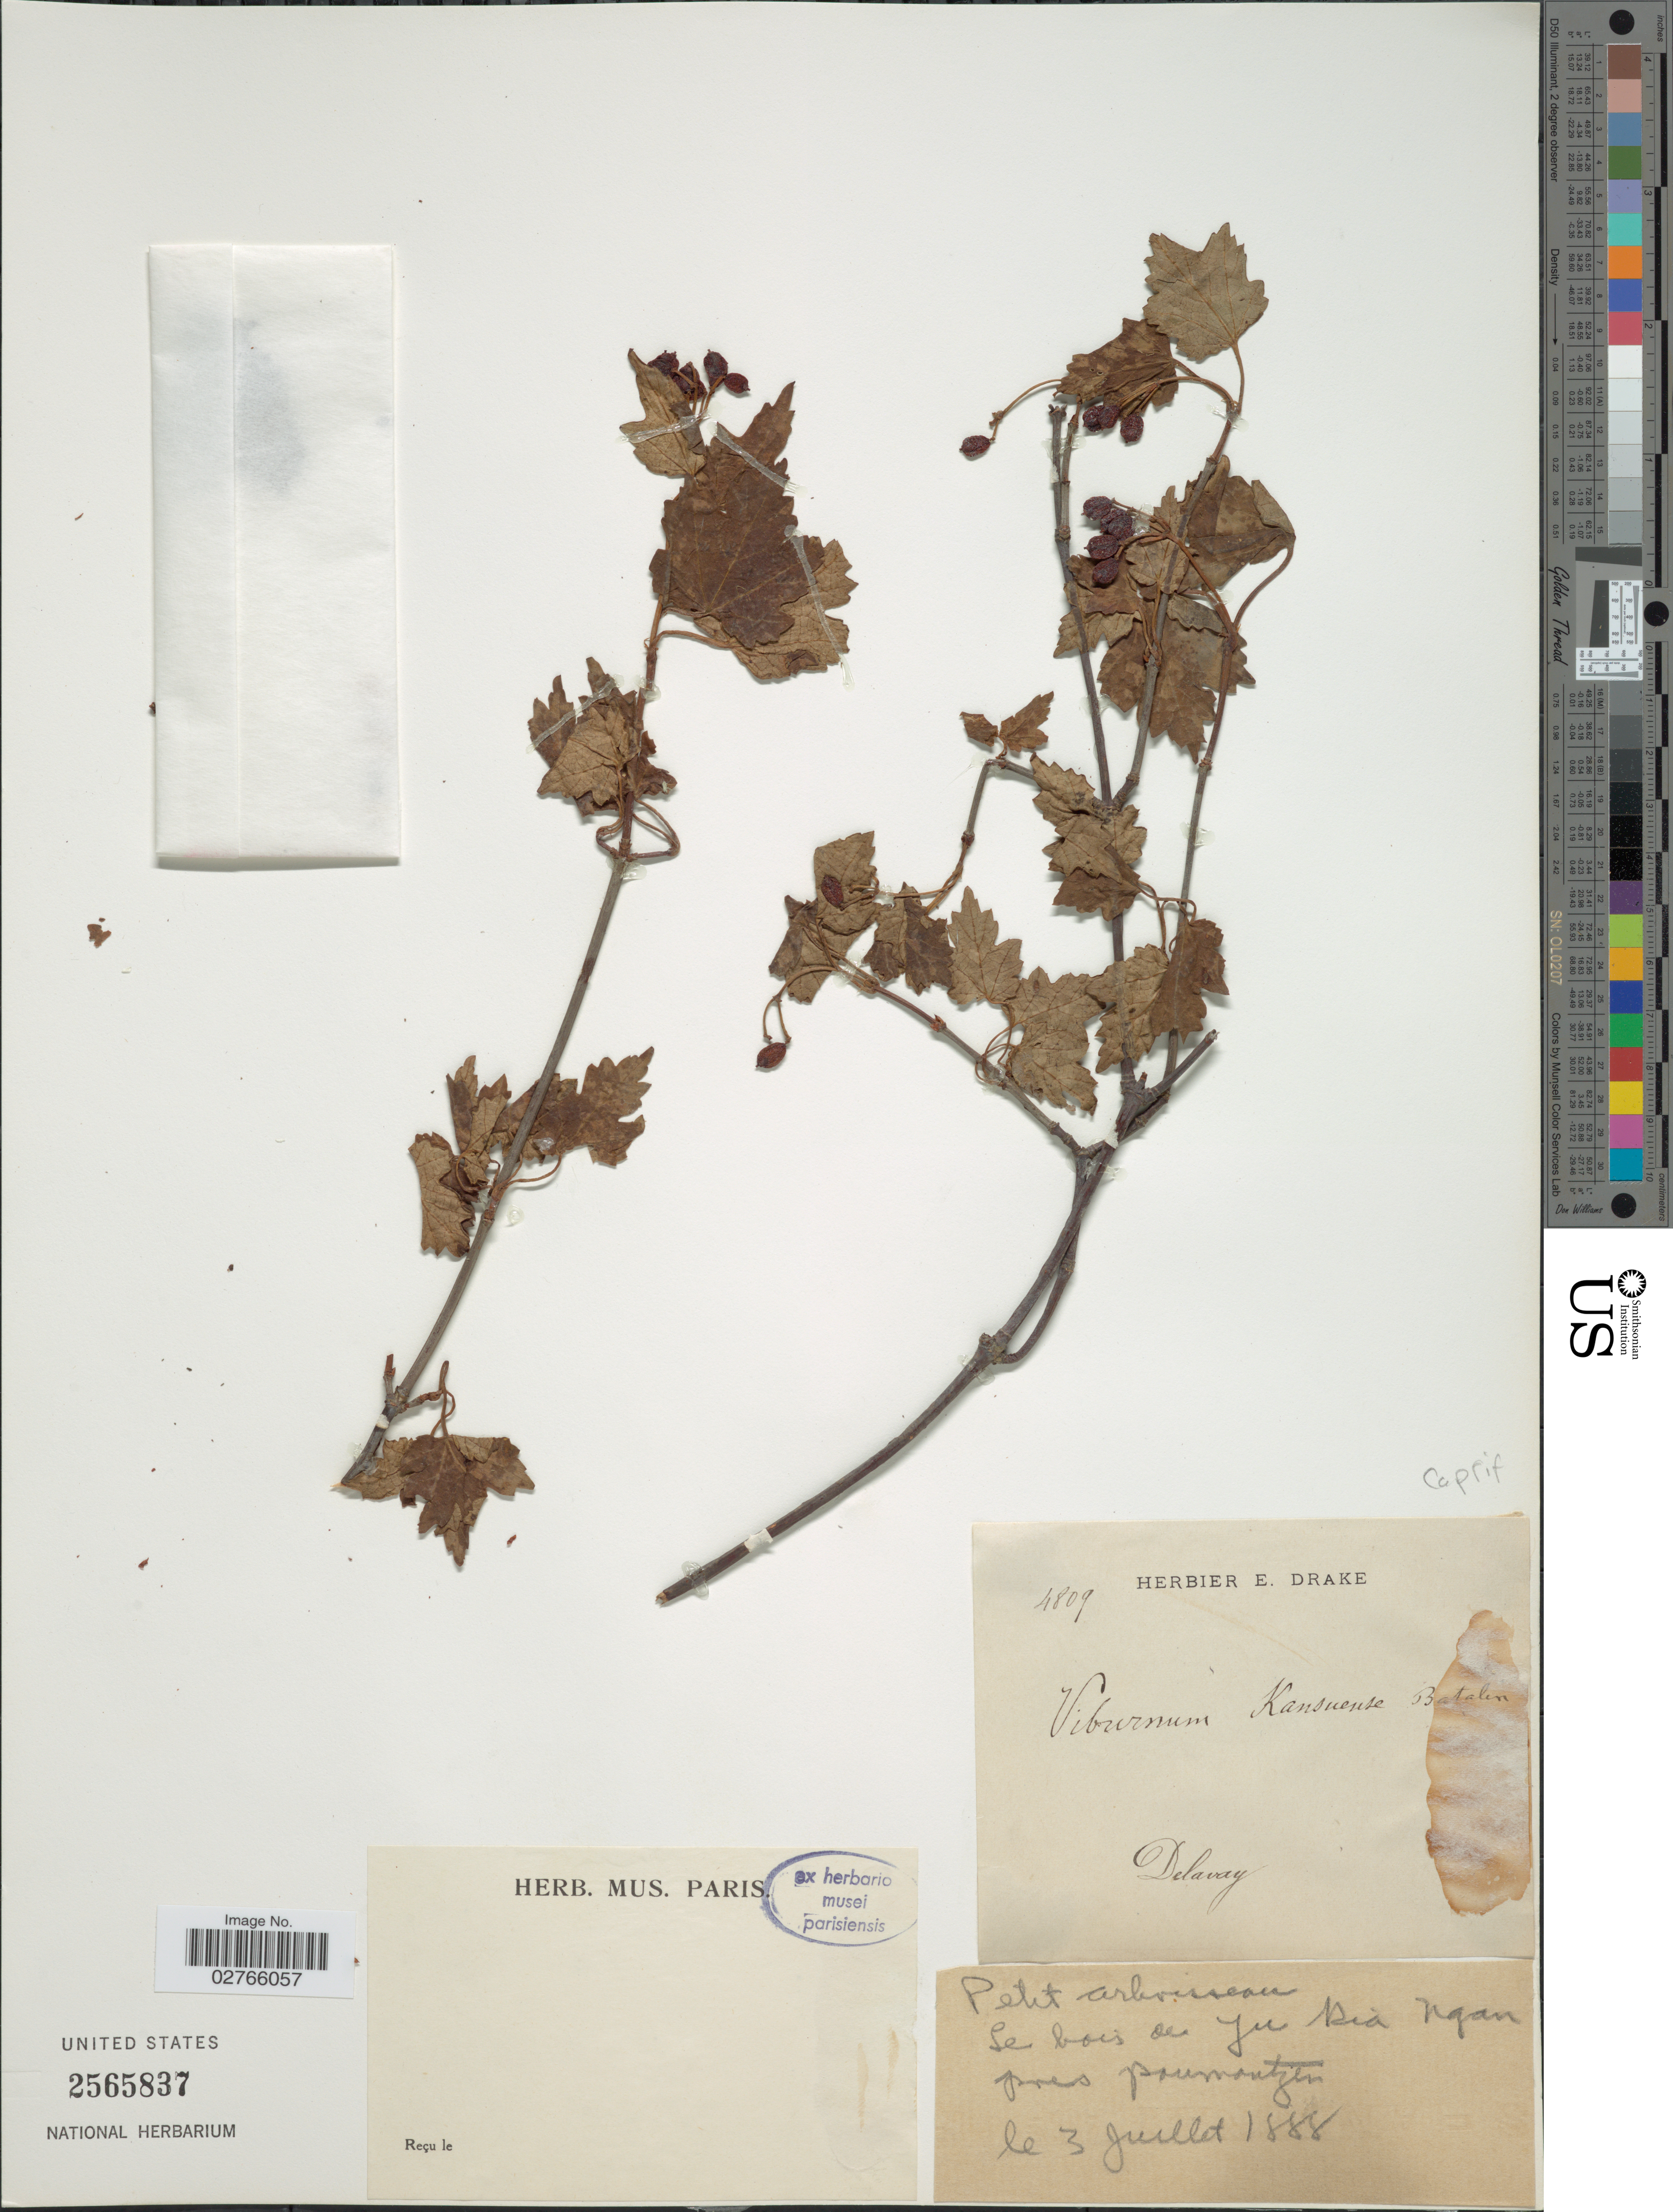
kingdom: Plantae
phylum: Tracheophyta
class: Magnoliopsida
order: Dipsacales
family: Viburnaceae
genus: Viburnum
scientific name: Viburnum kansuense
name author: Batalin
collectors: Delavay, --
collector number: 4809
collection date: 1888-07-03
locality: Petit arboisseau, Le bois de Ju Ria Ngan pres Poumontzien [interpreted]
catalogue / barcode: US 2565837